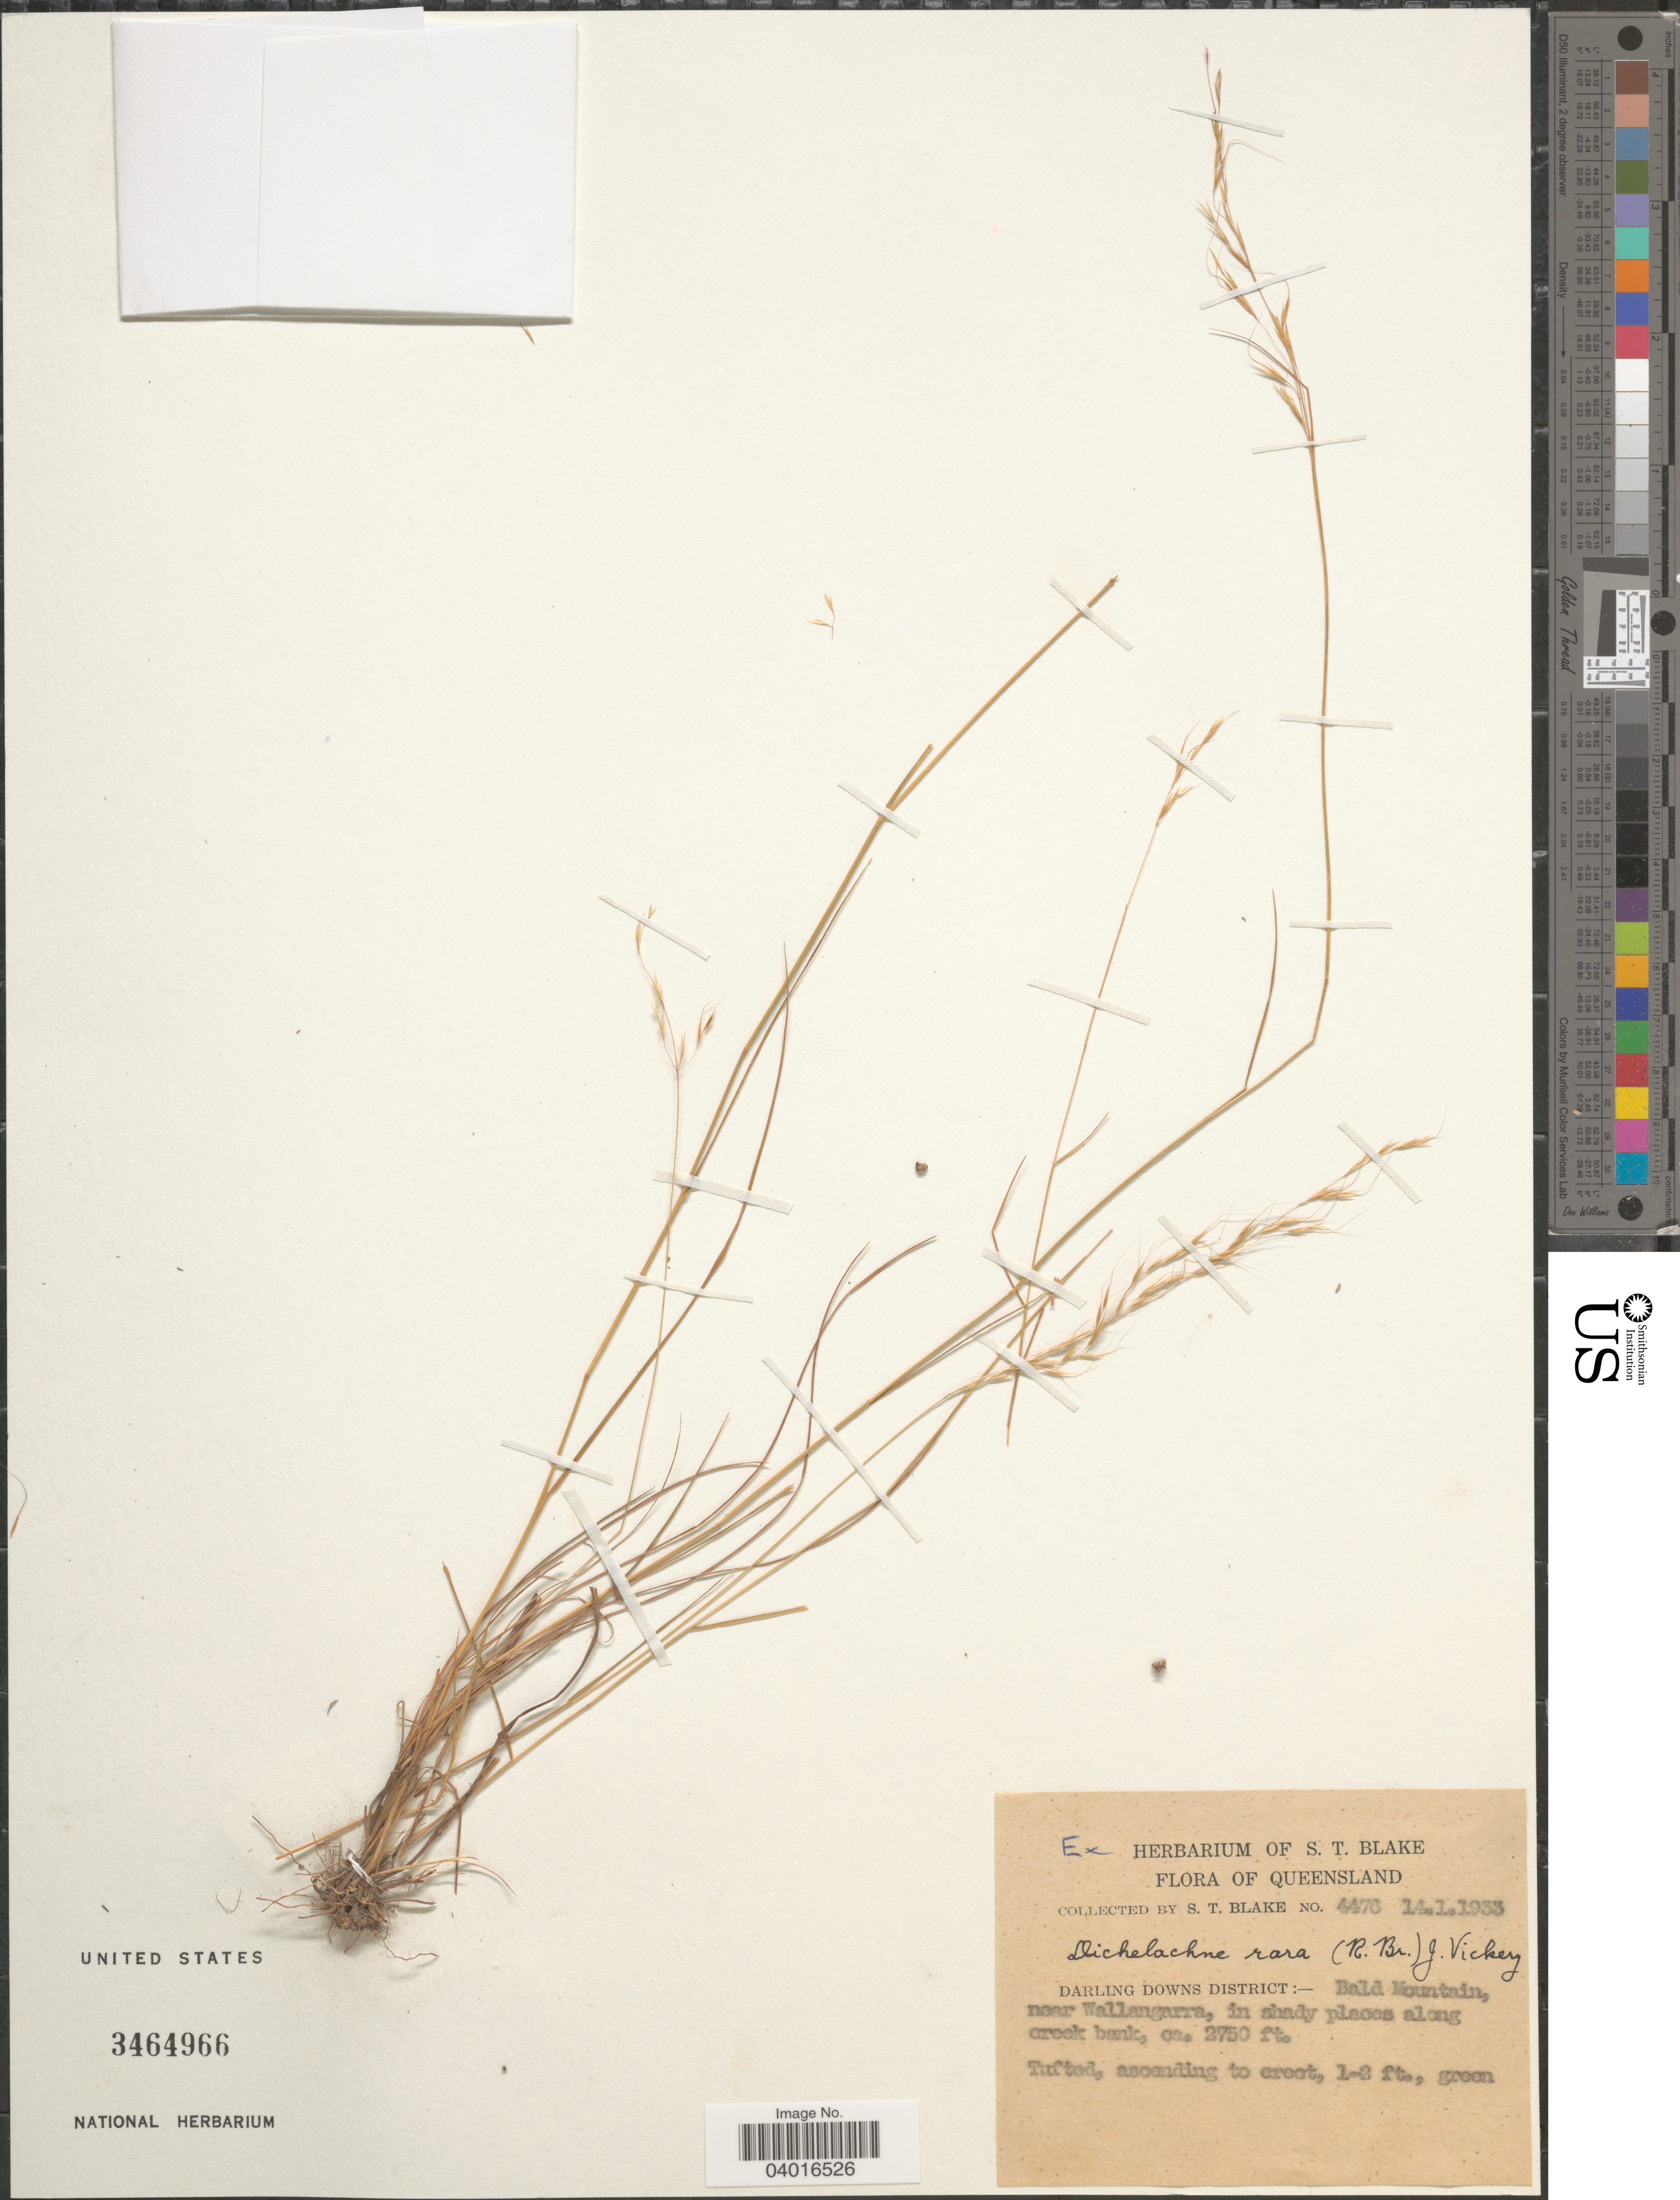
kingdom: Plantae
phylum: Tracheophyta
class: Liliopsida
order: Poales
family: Poaceae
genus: Dichelachne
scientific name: Dichelachne rara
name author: (R. Br.) Vickery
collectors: S. T. Blake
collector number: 4476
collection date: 1933-01-14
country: Australia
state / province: Queensland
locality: Darling Downs District: Bald Mountain, near Wallangarra, in shady places along creek bank.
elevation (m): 838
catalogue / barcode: US 3464966